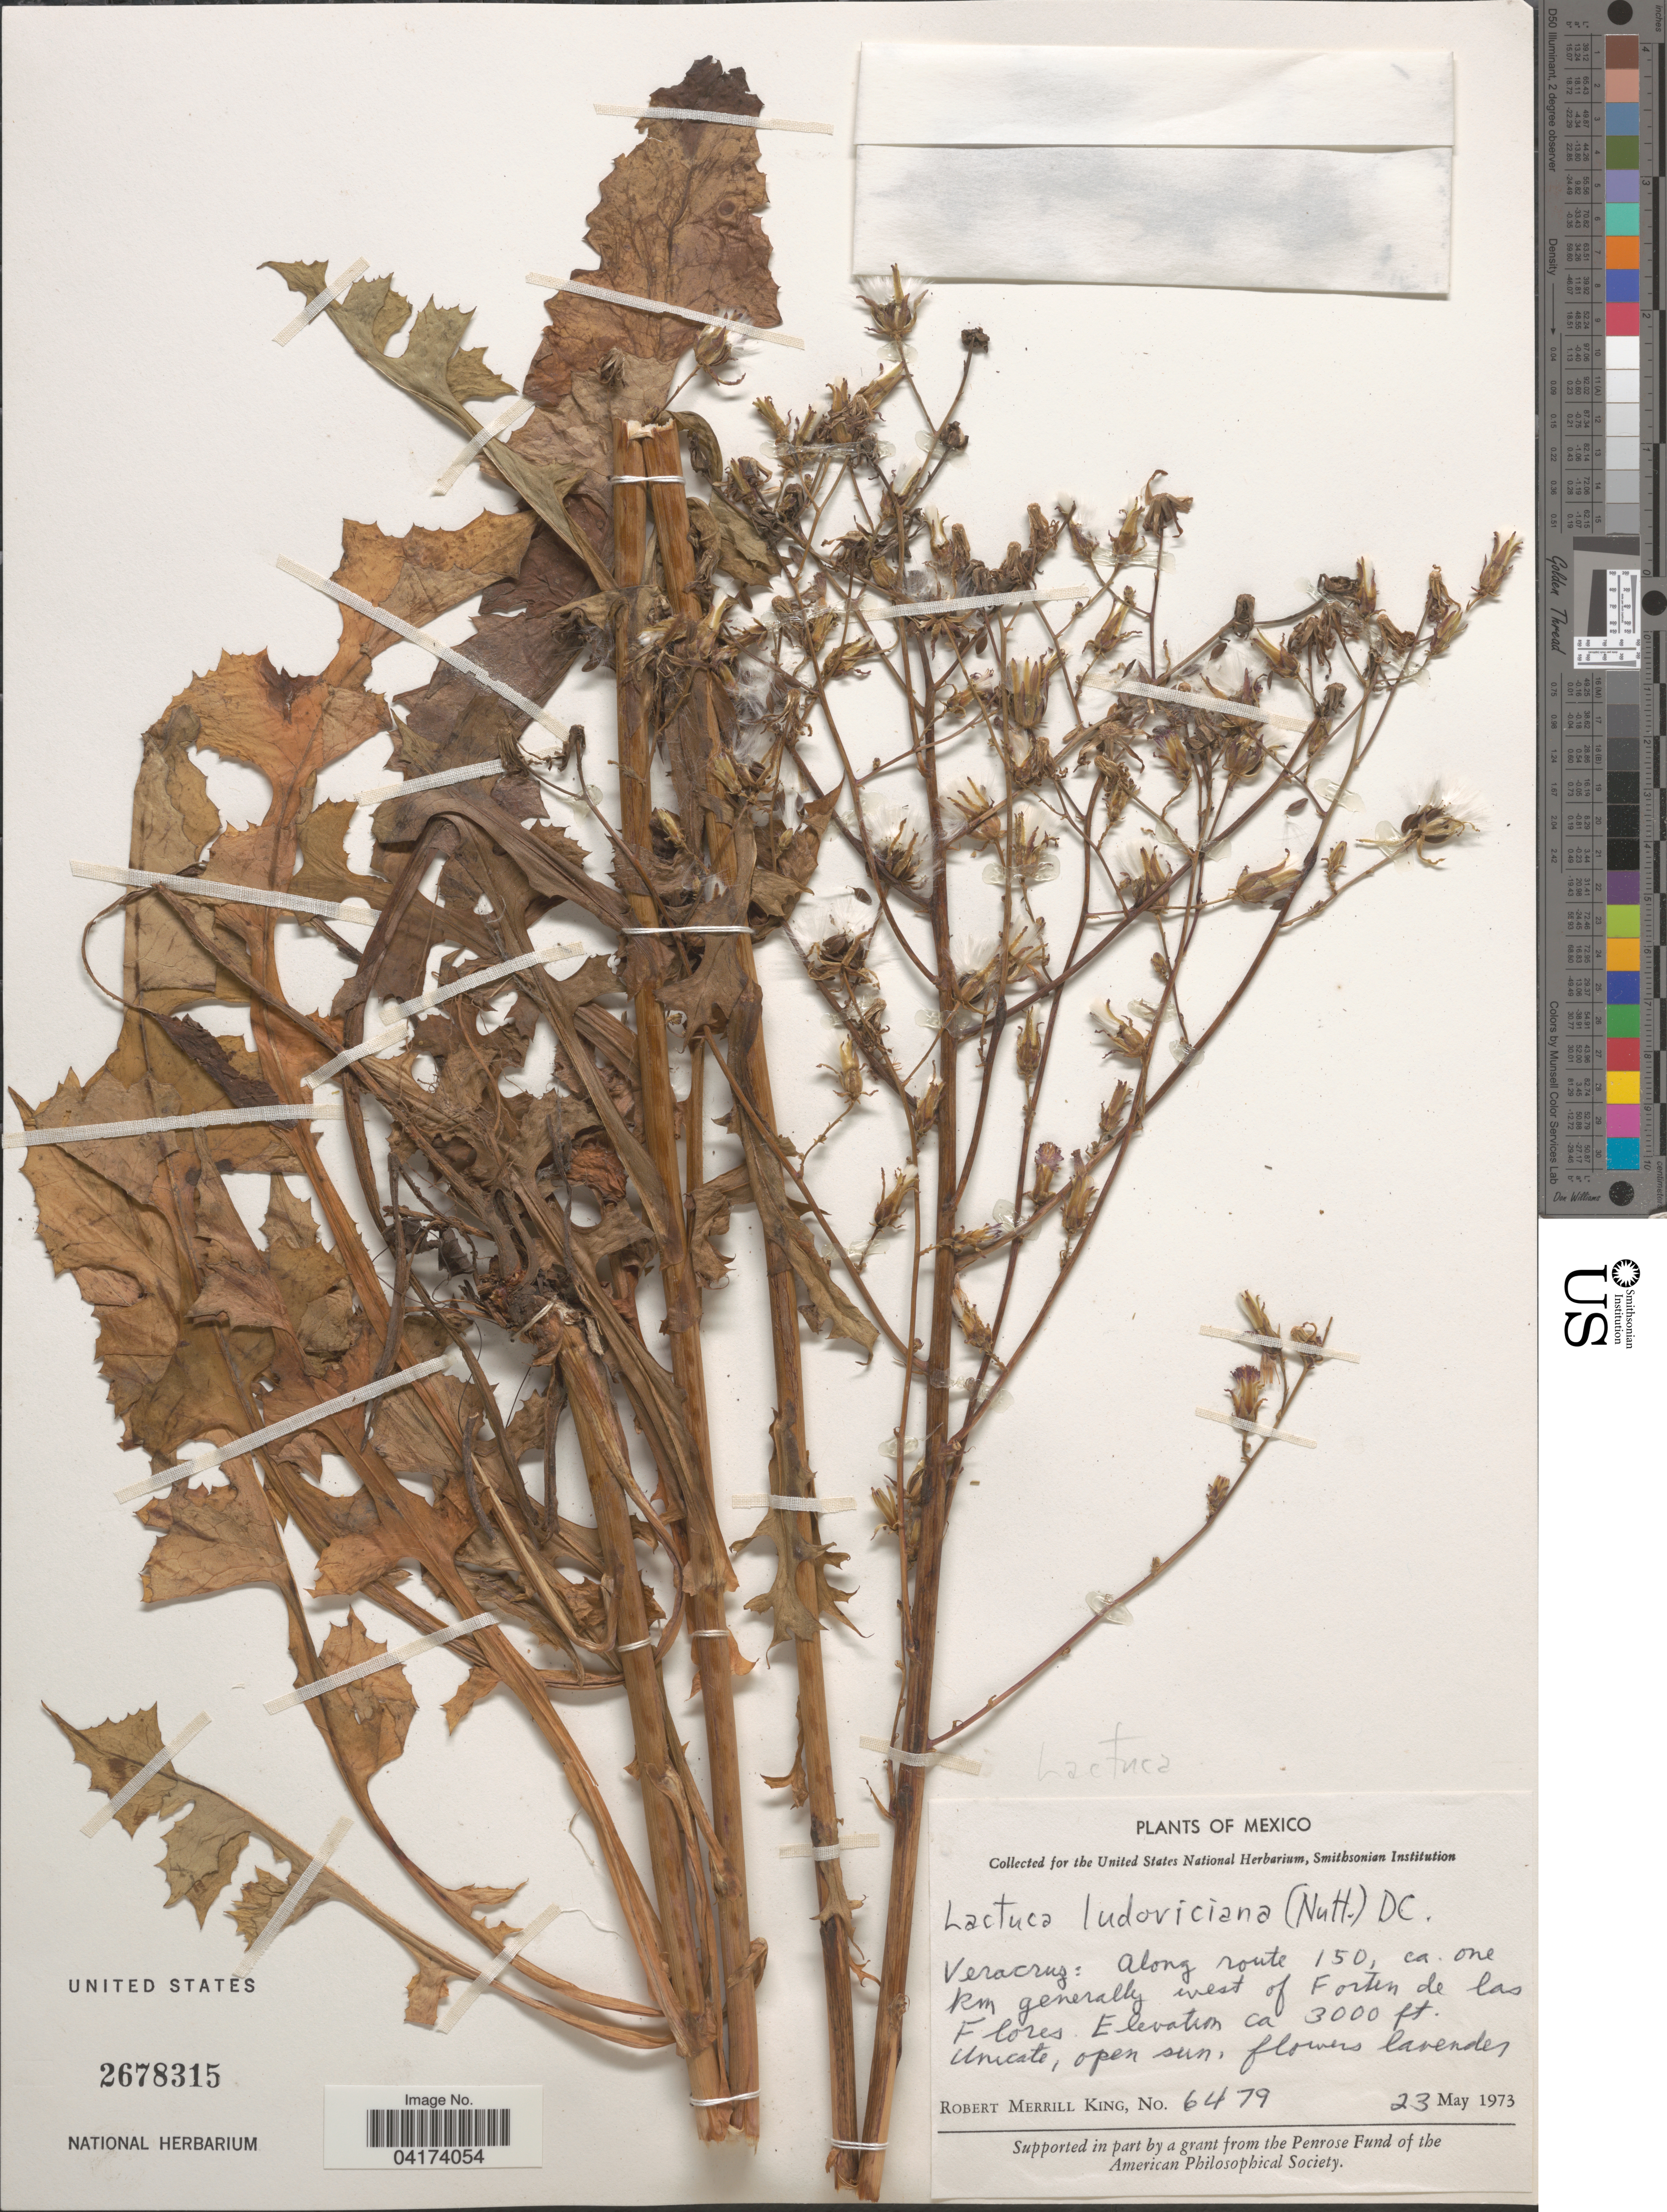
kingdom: Plantae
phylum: Tracheophyta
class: Magnoliopsida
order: Asterales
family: Asteraceae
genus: Lactuca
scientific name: Lactuca ludoviciana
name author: (Nutt.) Riddell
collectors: R. M. King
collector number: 6479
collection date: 1973-05-23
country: Mexico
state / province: Veracruz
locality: Veracruz: Along route 150, ca. one km generally west of Forten de las Flores.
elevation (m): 914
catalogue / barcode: US 2678315